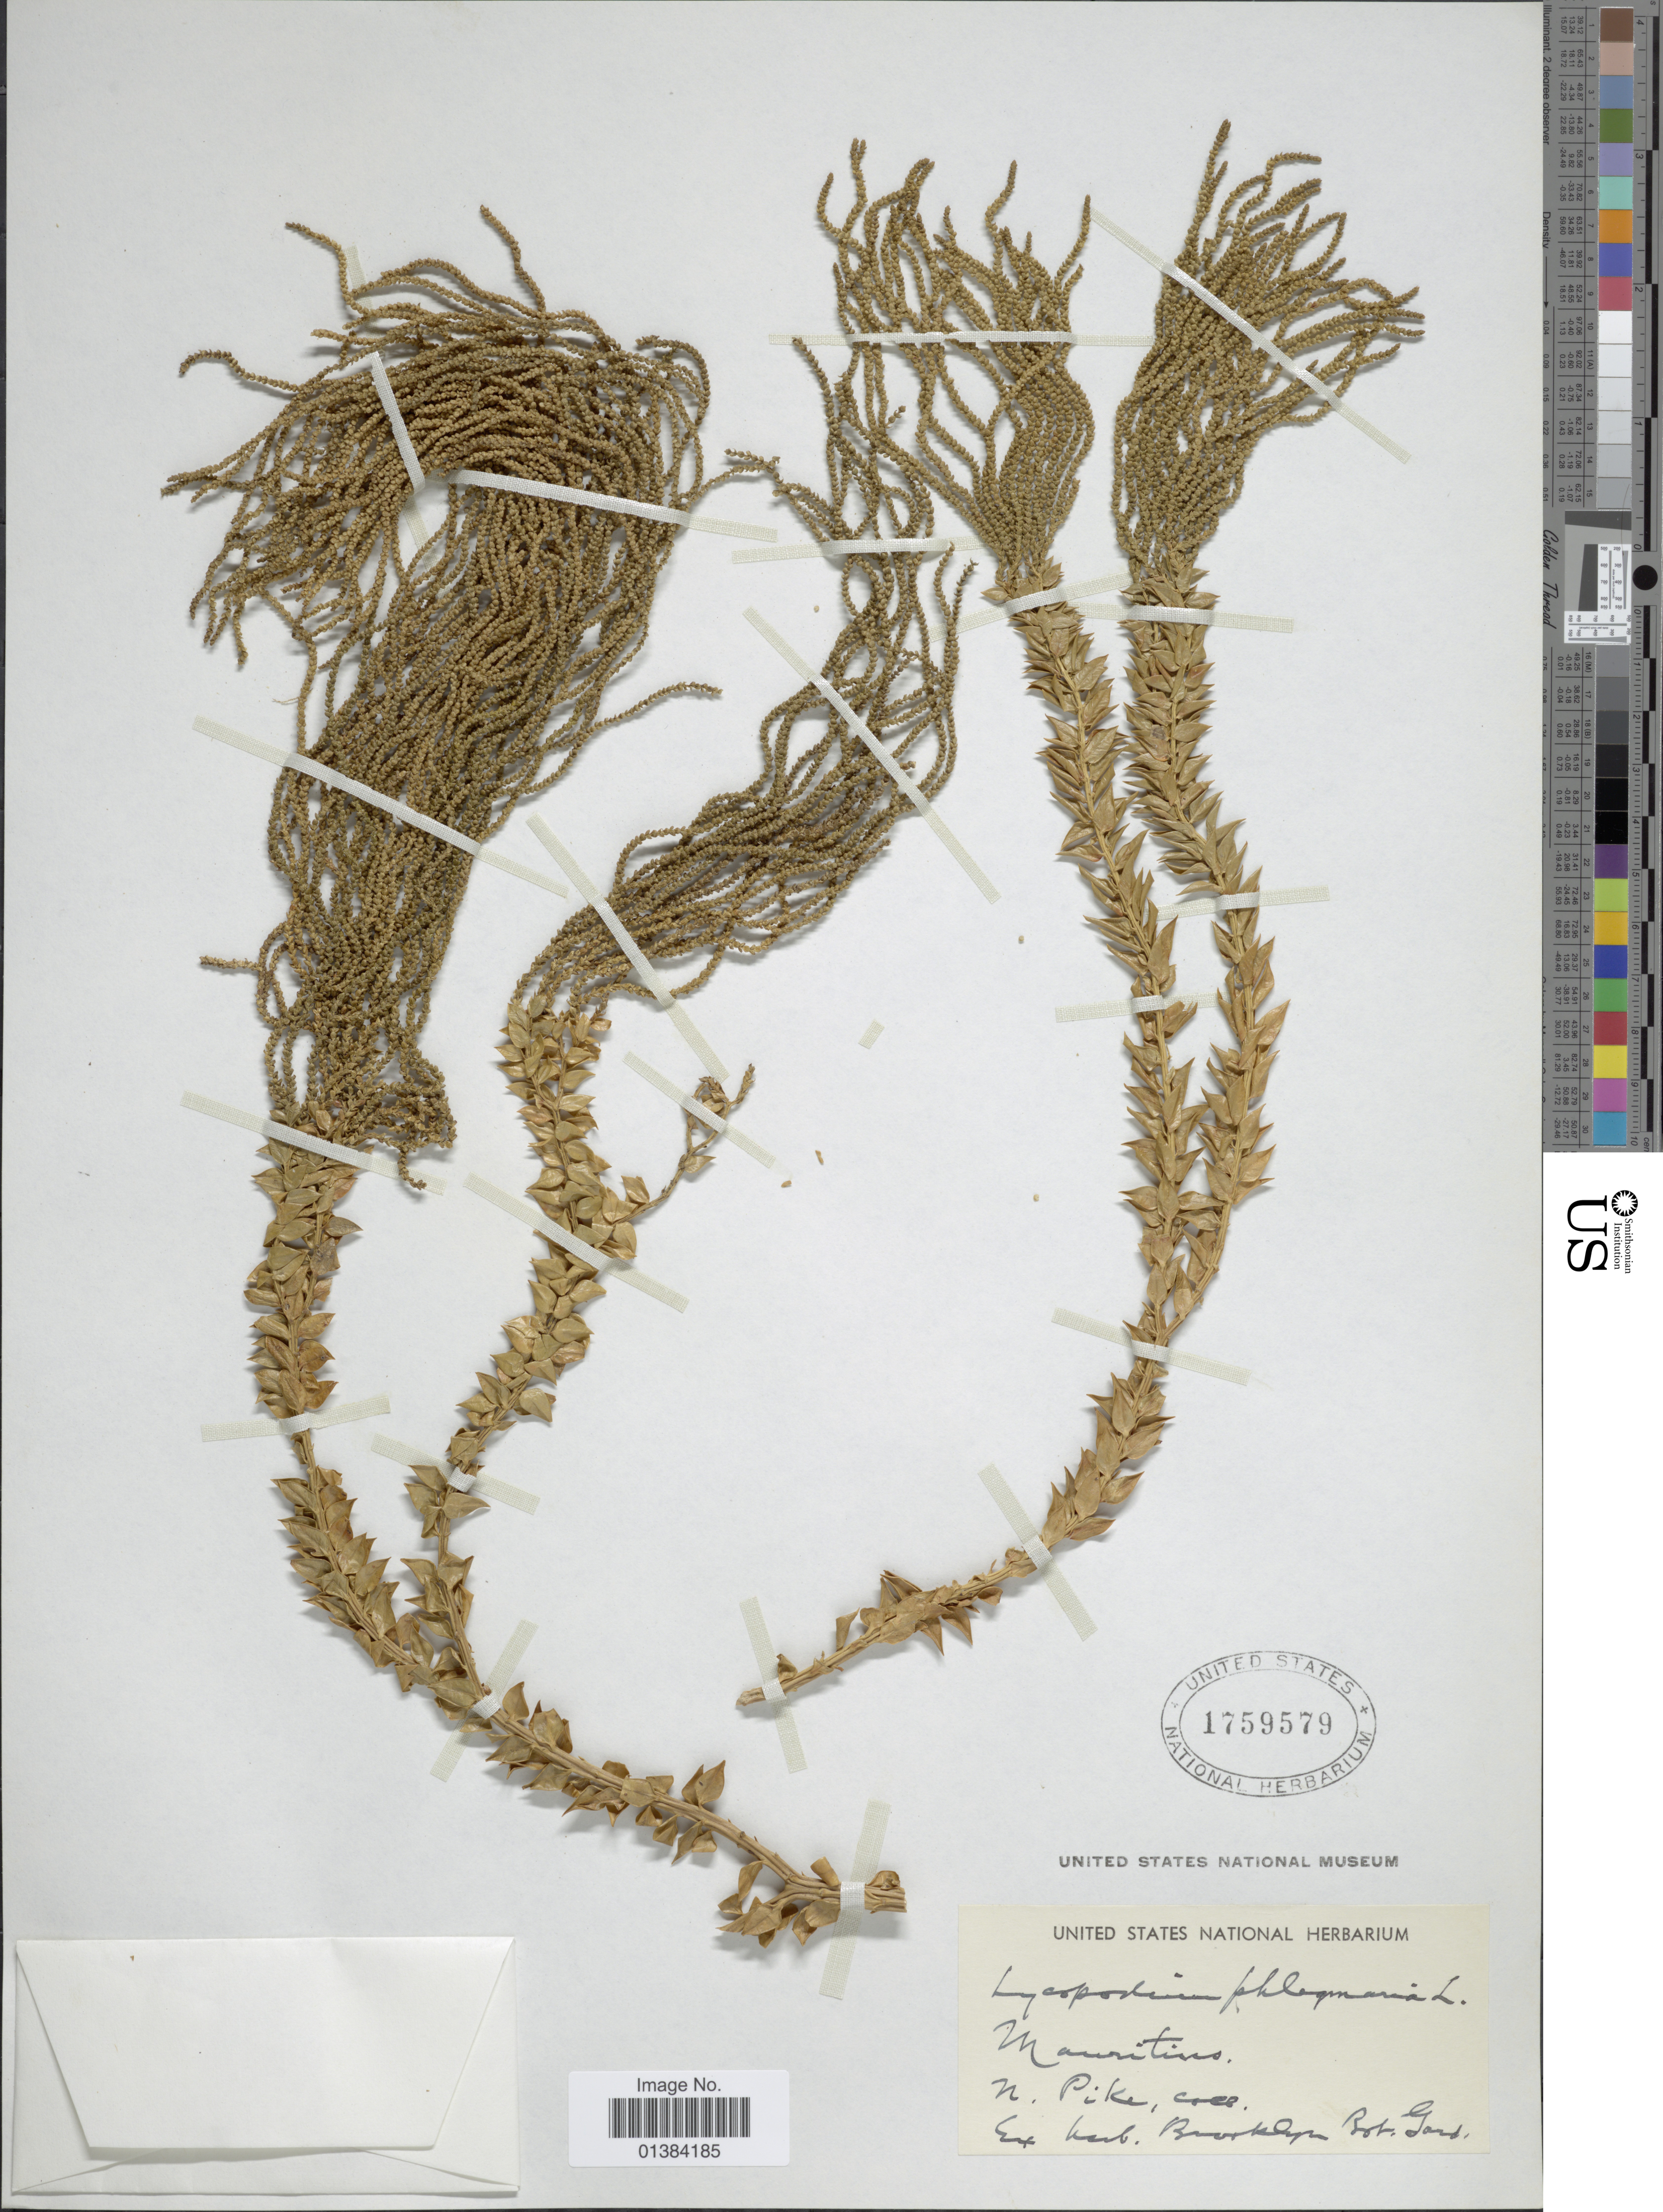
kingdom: Plantae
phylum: Tracheophyta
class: Lycopodiopsida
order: Lycopodiales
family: Lycopodiaceae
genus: Phlegmariurus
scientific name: Phlegmariurus phlegmaria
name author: (L.) Holub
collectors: N. Pike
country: Mauritius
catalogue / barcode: US 1759579